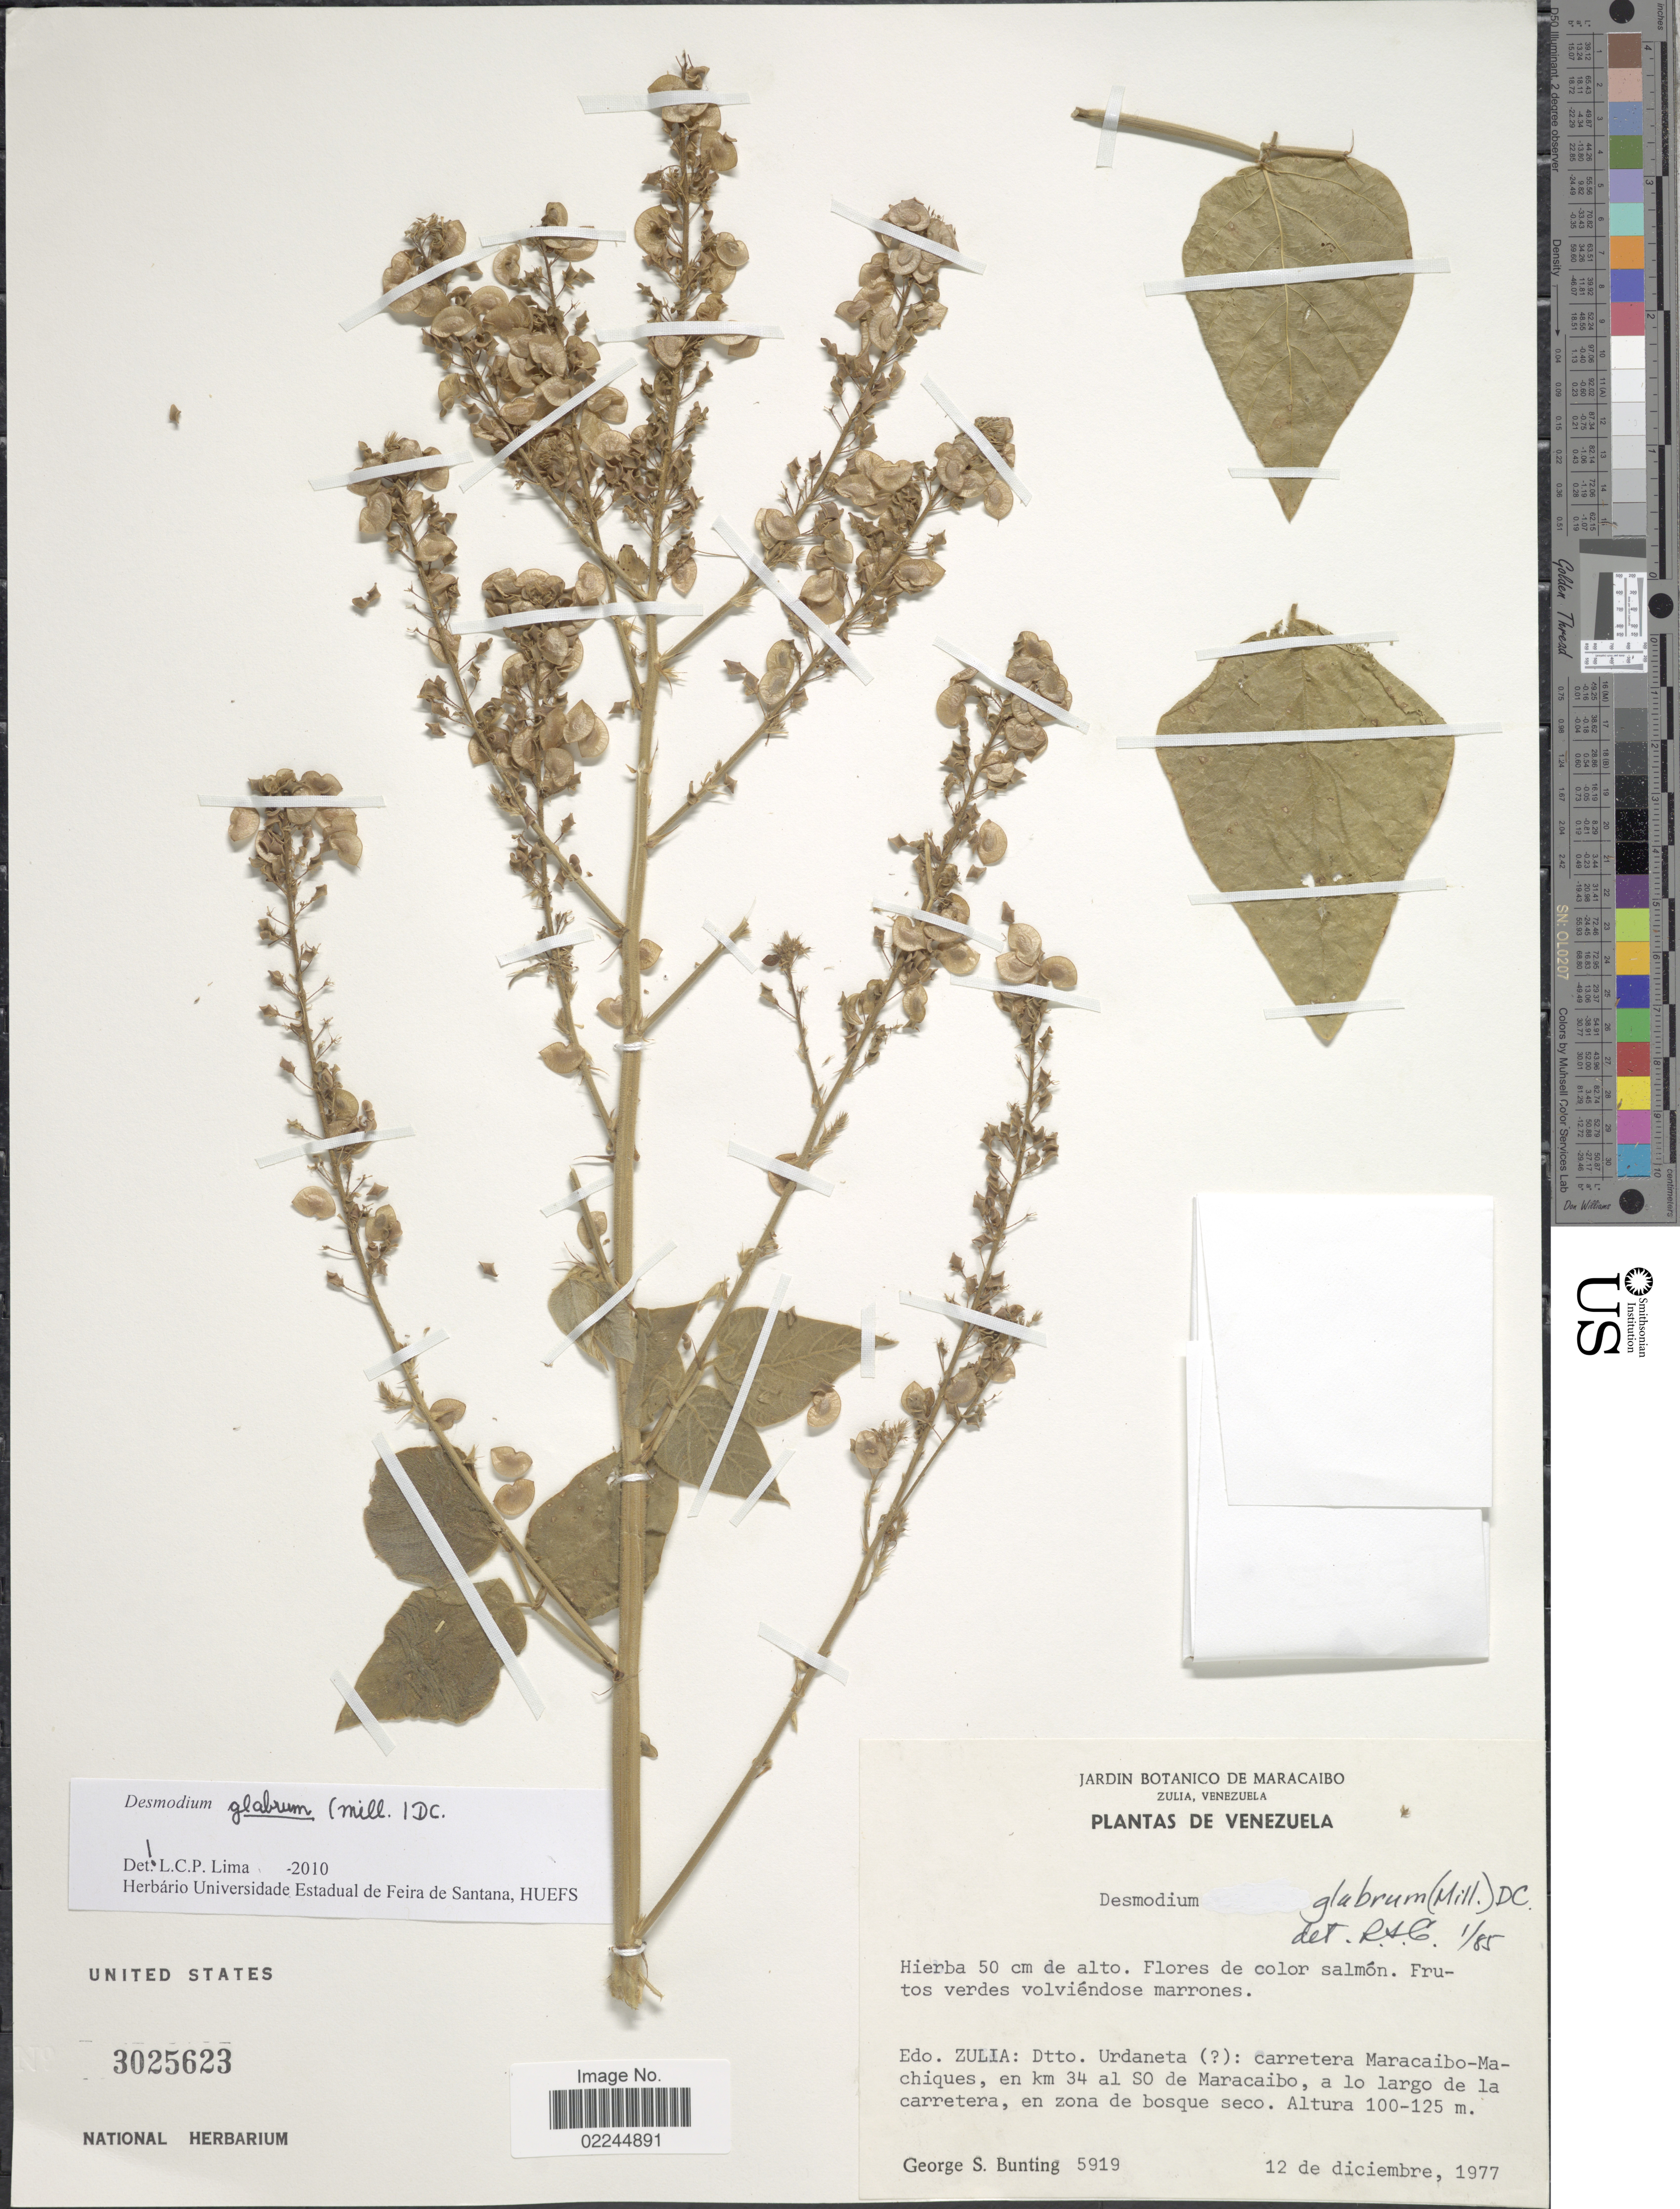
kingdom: Plantae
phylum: Tracheophyta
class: Magnoliopsida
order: Fabales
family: Fabaceae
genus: Desmodium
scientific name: Desmodium glabrum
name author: (Mill.) DC.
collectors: G. S. Bunting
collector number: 5919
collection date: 1977-12-12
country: Venezuela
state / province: Zulia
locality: Dtto. Urdaneta, carretera Maracaibo-Machiques, en km 34 al SO de Maracaibo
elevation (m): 100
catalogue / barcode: US 3025623